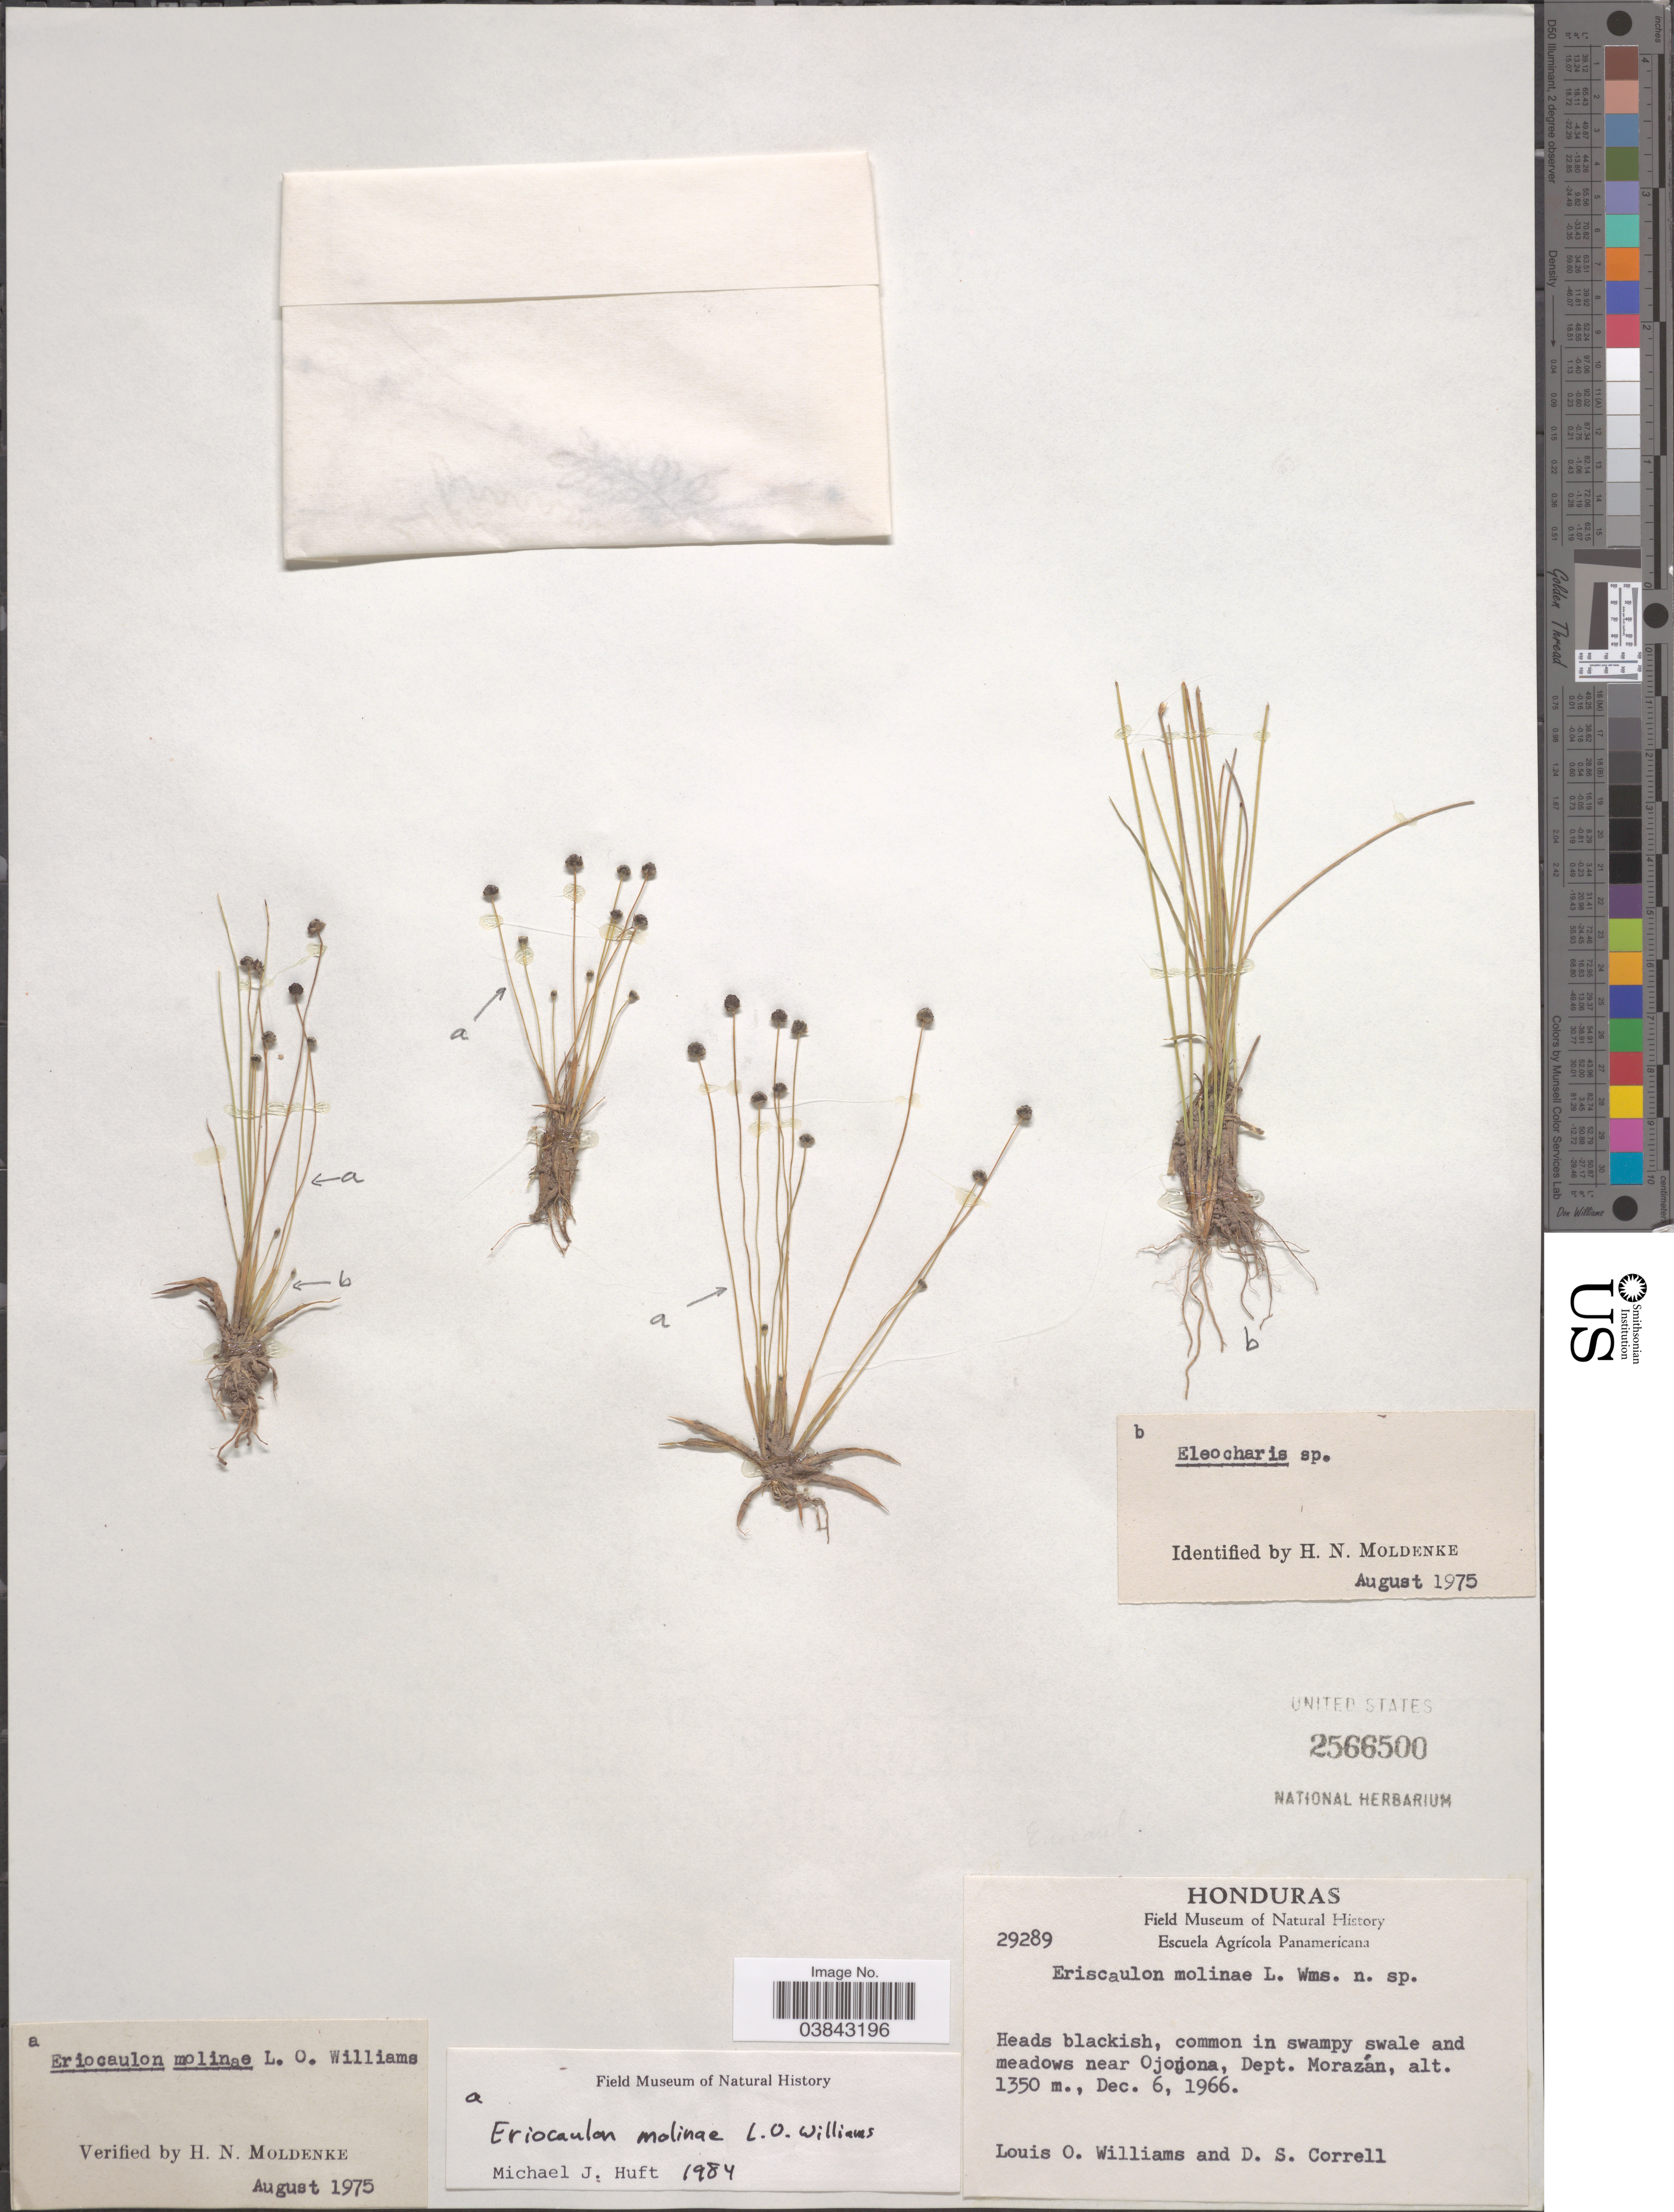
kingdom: Plantae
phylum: Tracheophyta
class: Liliopsida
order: Poales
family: Eriocaulaceae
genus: Eriocaulon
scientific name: Eriocaulon molinae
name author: L.O. Williams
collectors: L. O. Williams & D. S. Correll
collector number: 29289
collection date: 1966-12-06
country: Honduras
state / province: Fco. Morazán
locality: Near Ojonona, Dept. Morazán.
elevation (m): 1350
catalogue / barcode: US 2566500